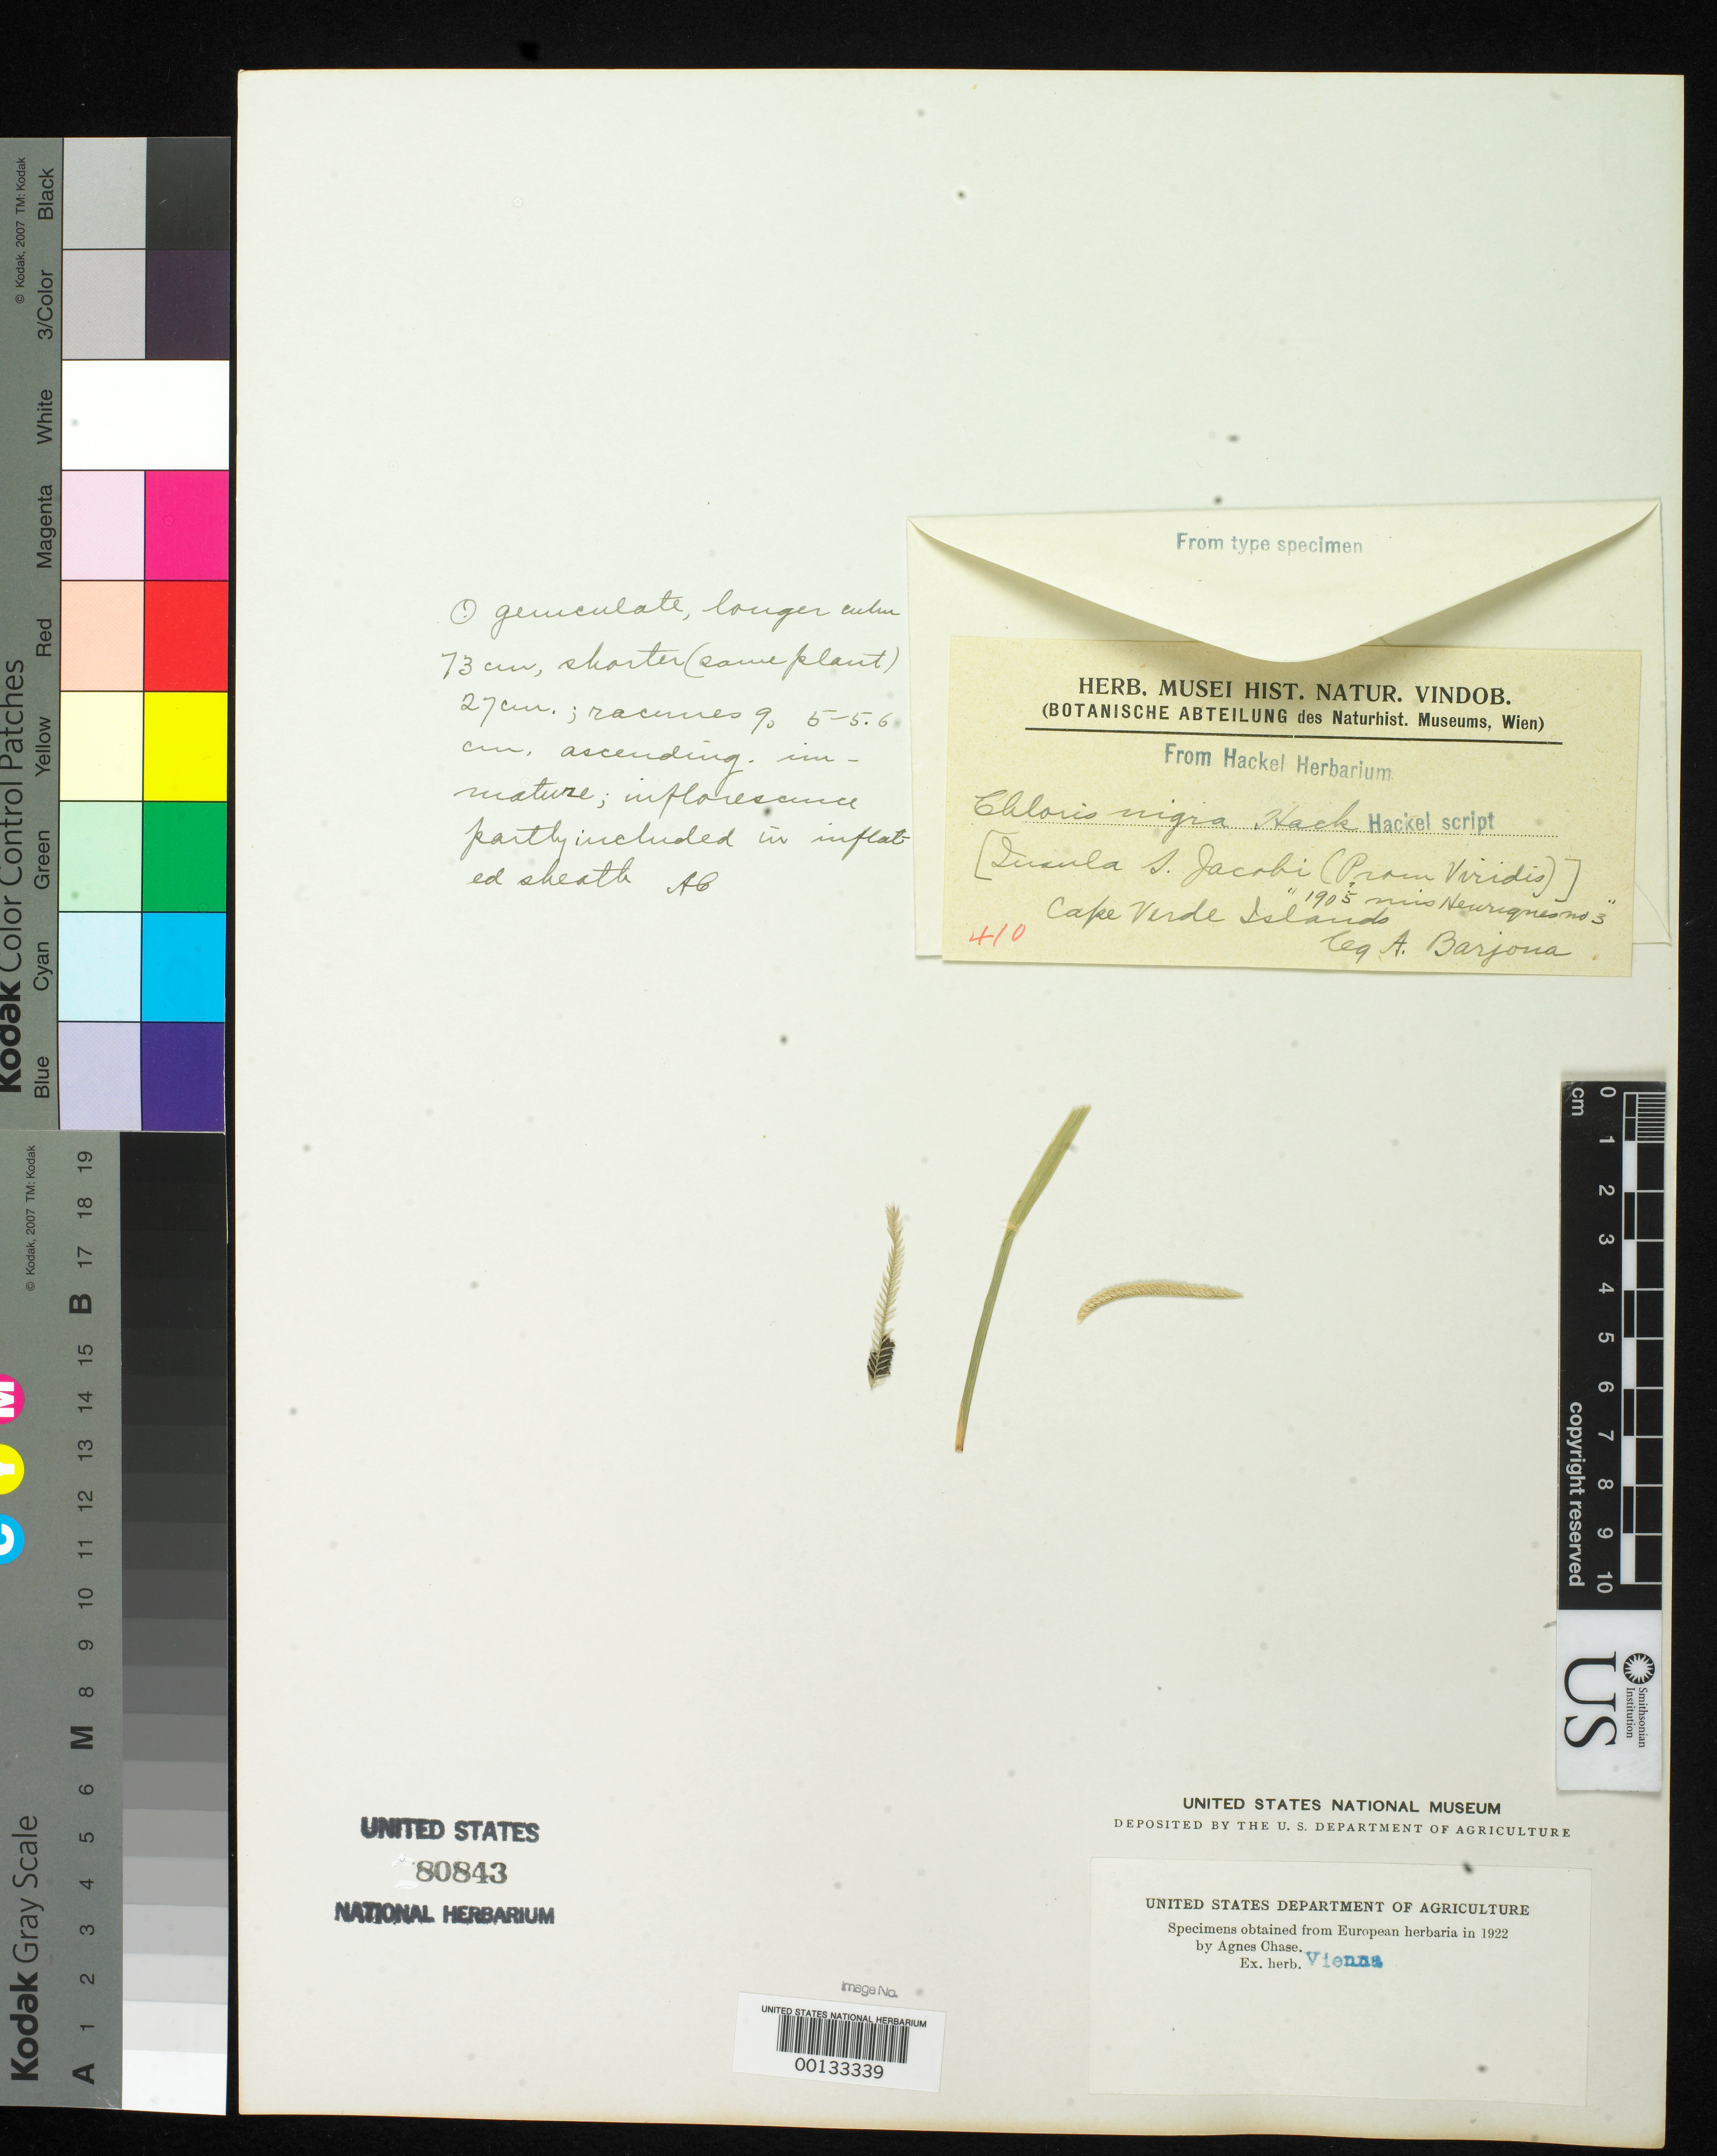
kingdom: Plantae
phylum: Tracheophyta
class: Liliopsida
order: Poales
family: Poaceae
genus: Chloris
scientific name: Chloris nigra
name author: Hack.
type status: Type Fragment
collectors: A. Barjona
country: Cape Verde Islands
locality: S. Jacobi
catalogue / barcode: US 80843